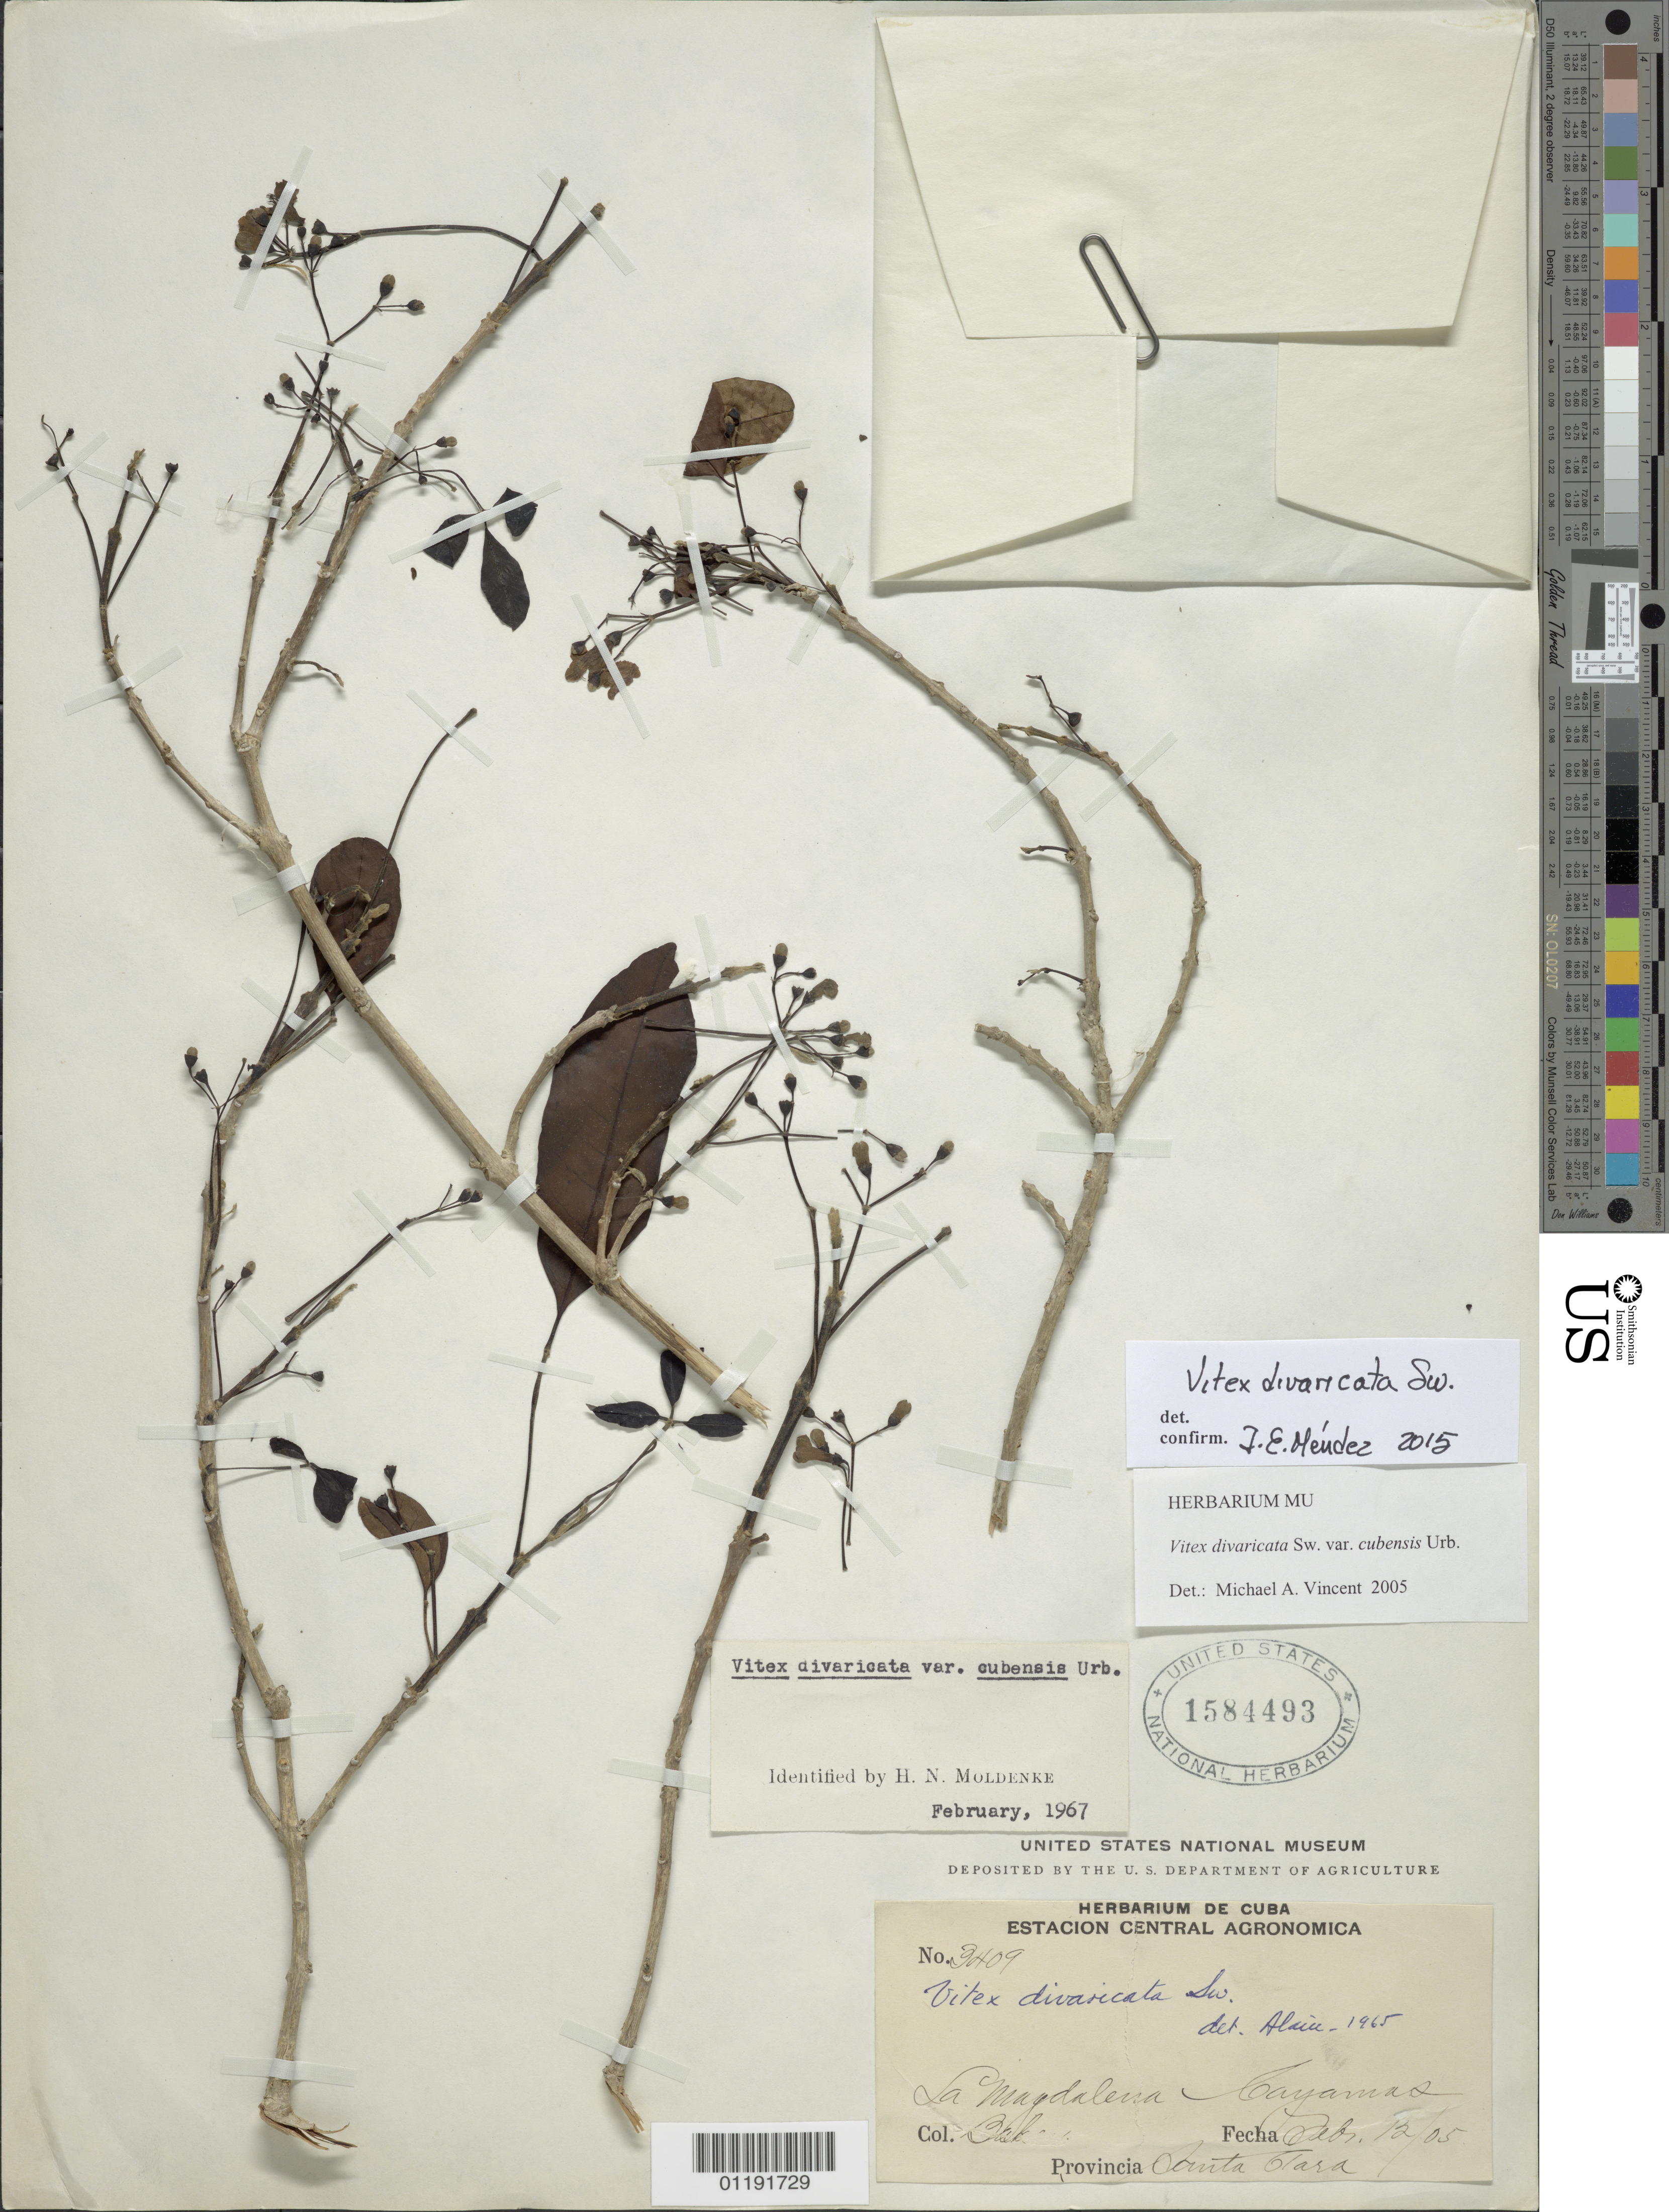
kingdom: Plantae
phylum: Tracheophyta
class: Magnoliopsida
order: Lamiales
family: Lamiaceae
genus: Vitex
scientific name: Vitex divaricata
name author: Sw.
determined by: Méndez, I. E.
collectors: -- Baker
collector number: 3409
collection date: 1905-12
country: Cuba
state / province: Santa Clara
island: Cuba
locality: Cayamas, La Magdalena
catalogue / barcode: US 1584493